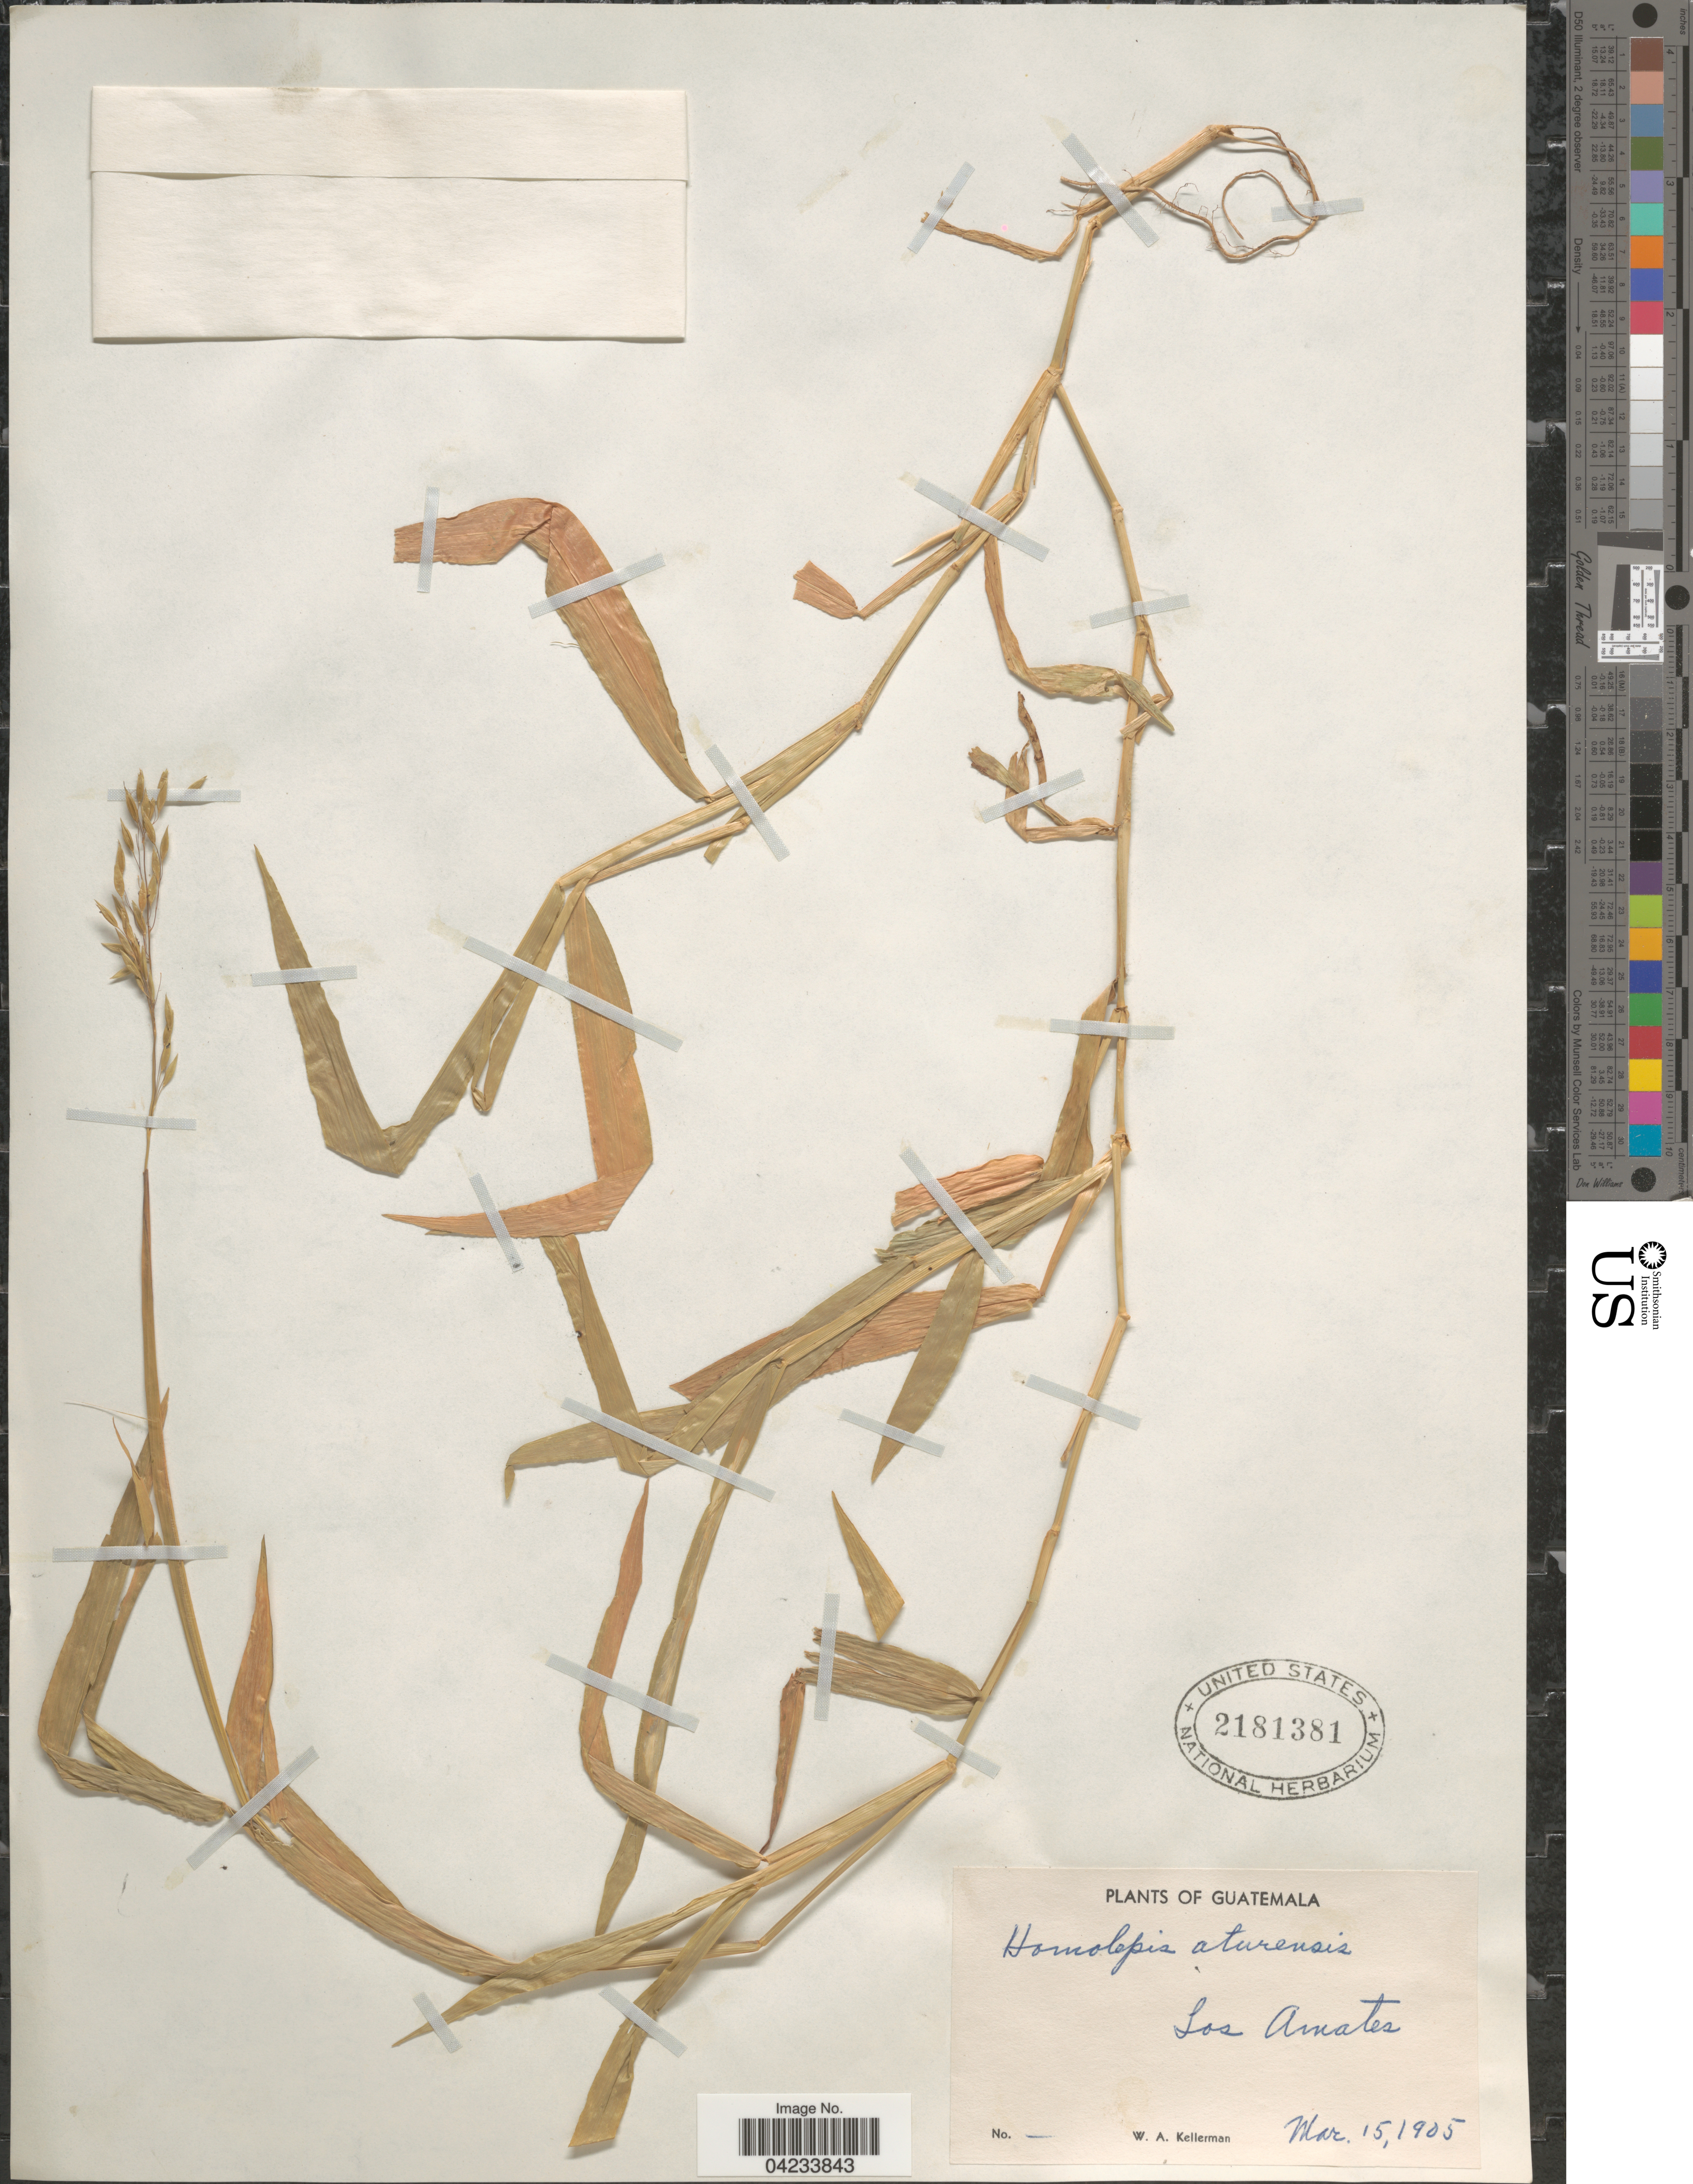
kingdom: Plantae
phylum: Tracheophyta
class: Liliopsida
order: Poales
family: Poaceae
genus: Homolepis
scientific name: Homolepis aturensis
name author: (Kunth) Chase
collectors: W. Kellerman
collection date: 1905-03-15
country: Guatemala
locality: Los Amates.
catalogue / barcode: US 2181381